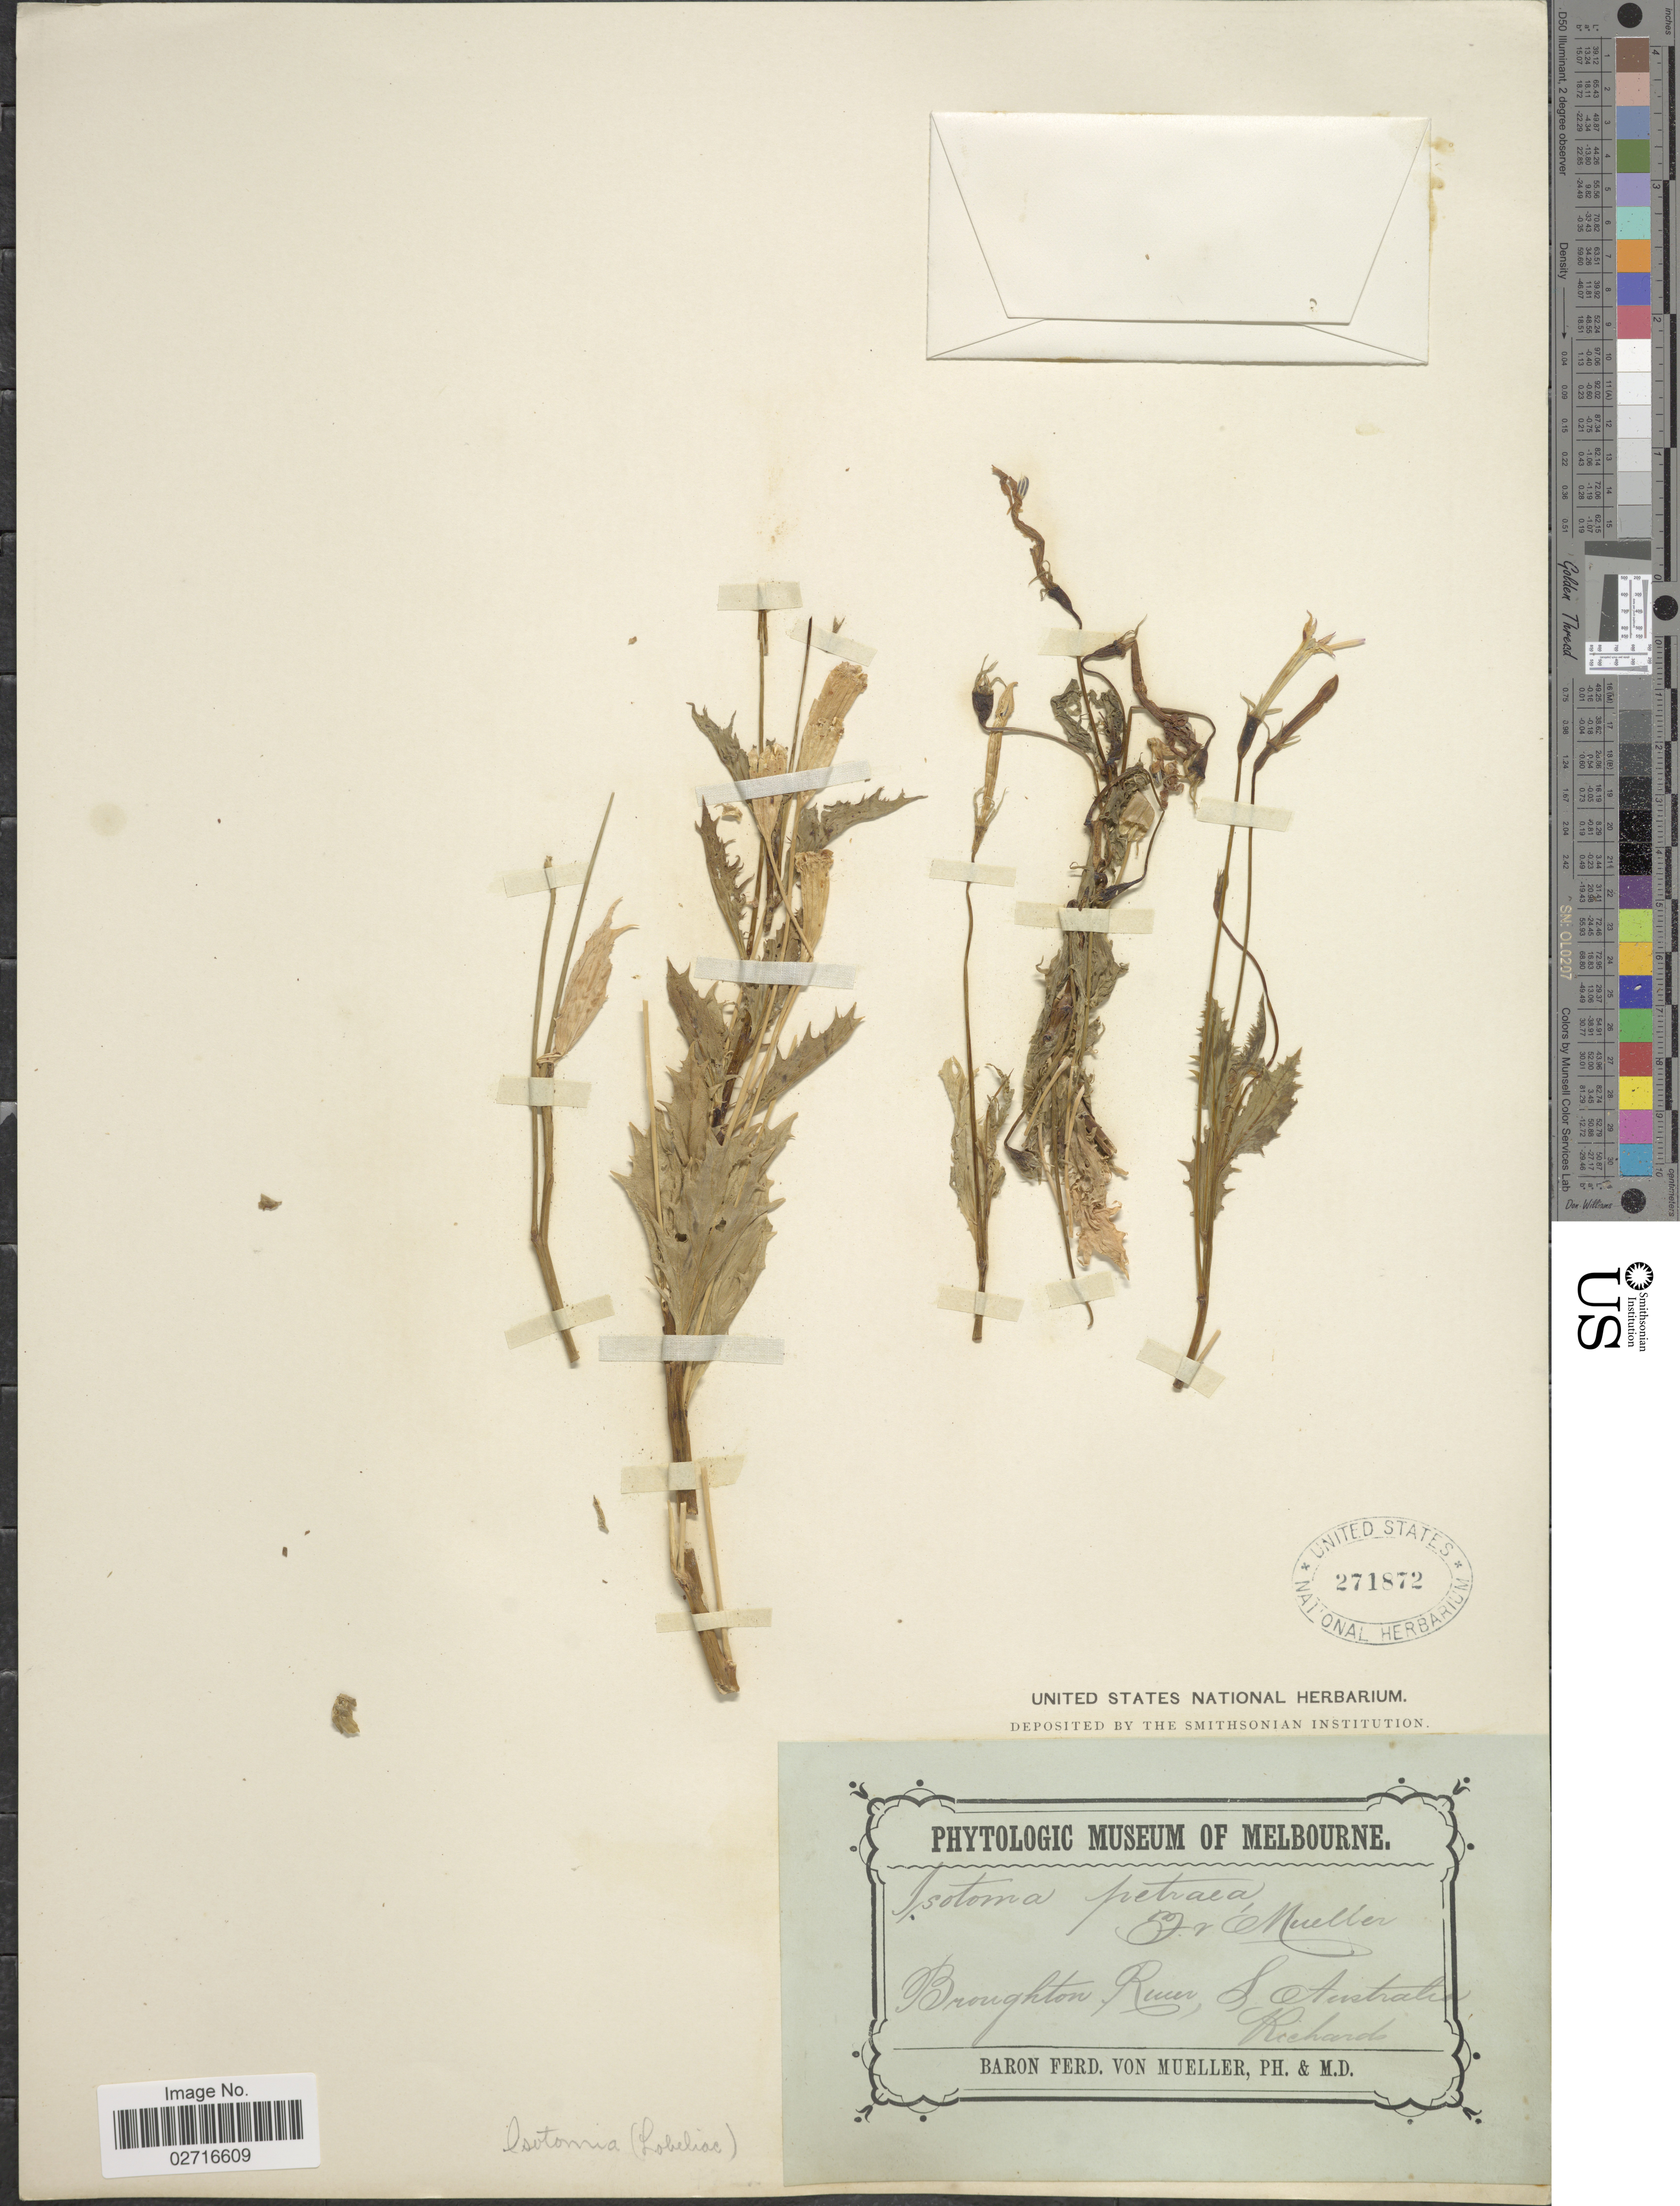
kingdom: Plantae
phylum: Tracheophyta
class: Magnoliopsida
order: Asterales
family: Campanulaceae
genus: Isotoma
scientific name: Isotoma petraea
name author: F. Muell.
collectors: -. Richards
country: Australia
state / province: South Australia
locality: Brighton River.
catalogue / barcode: US 271872